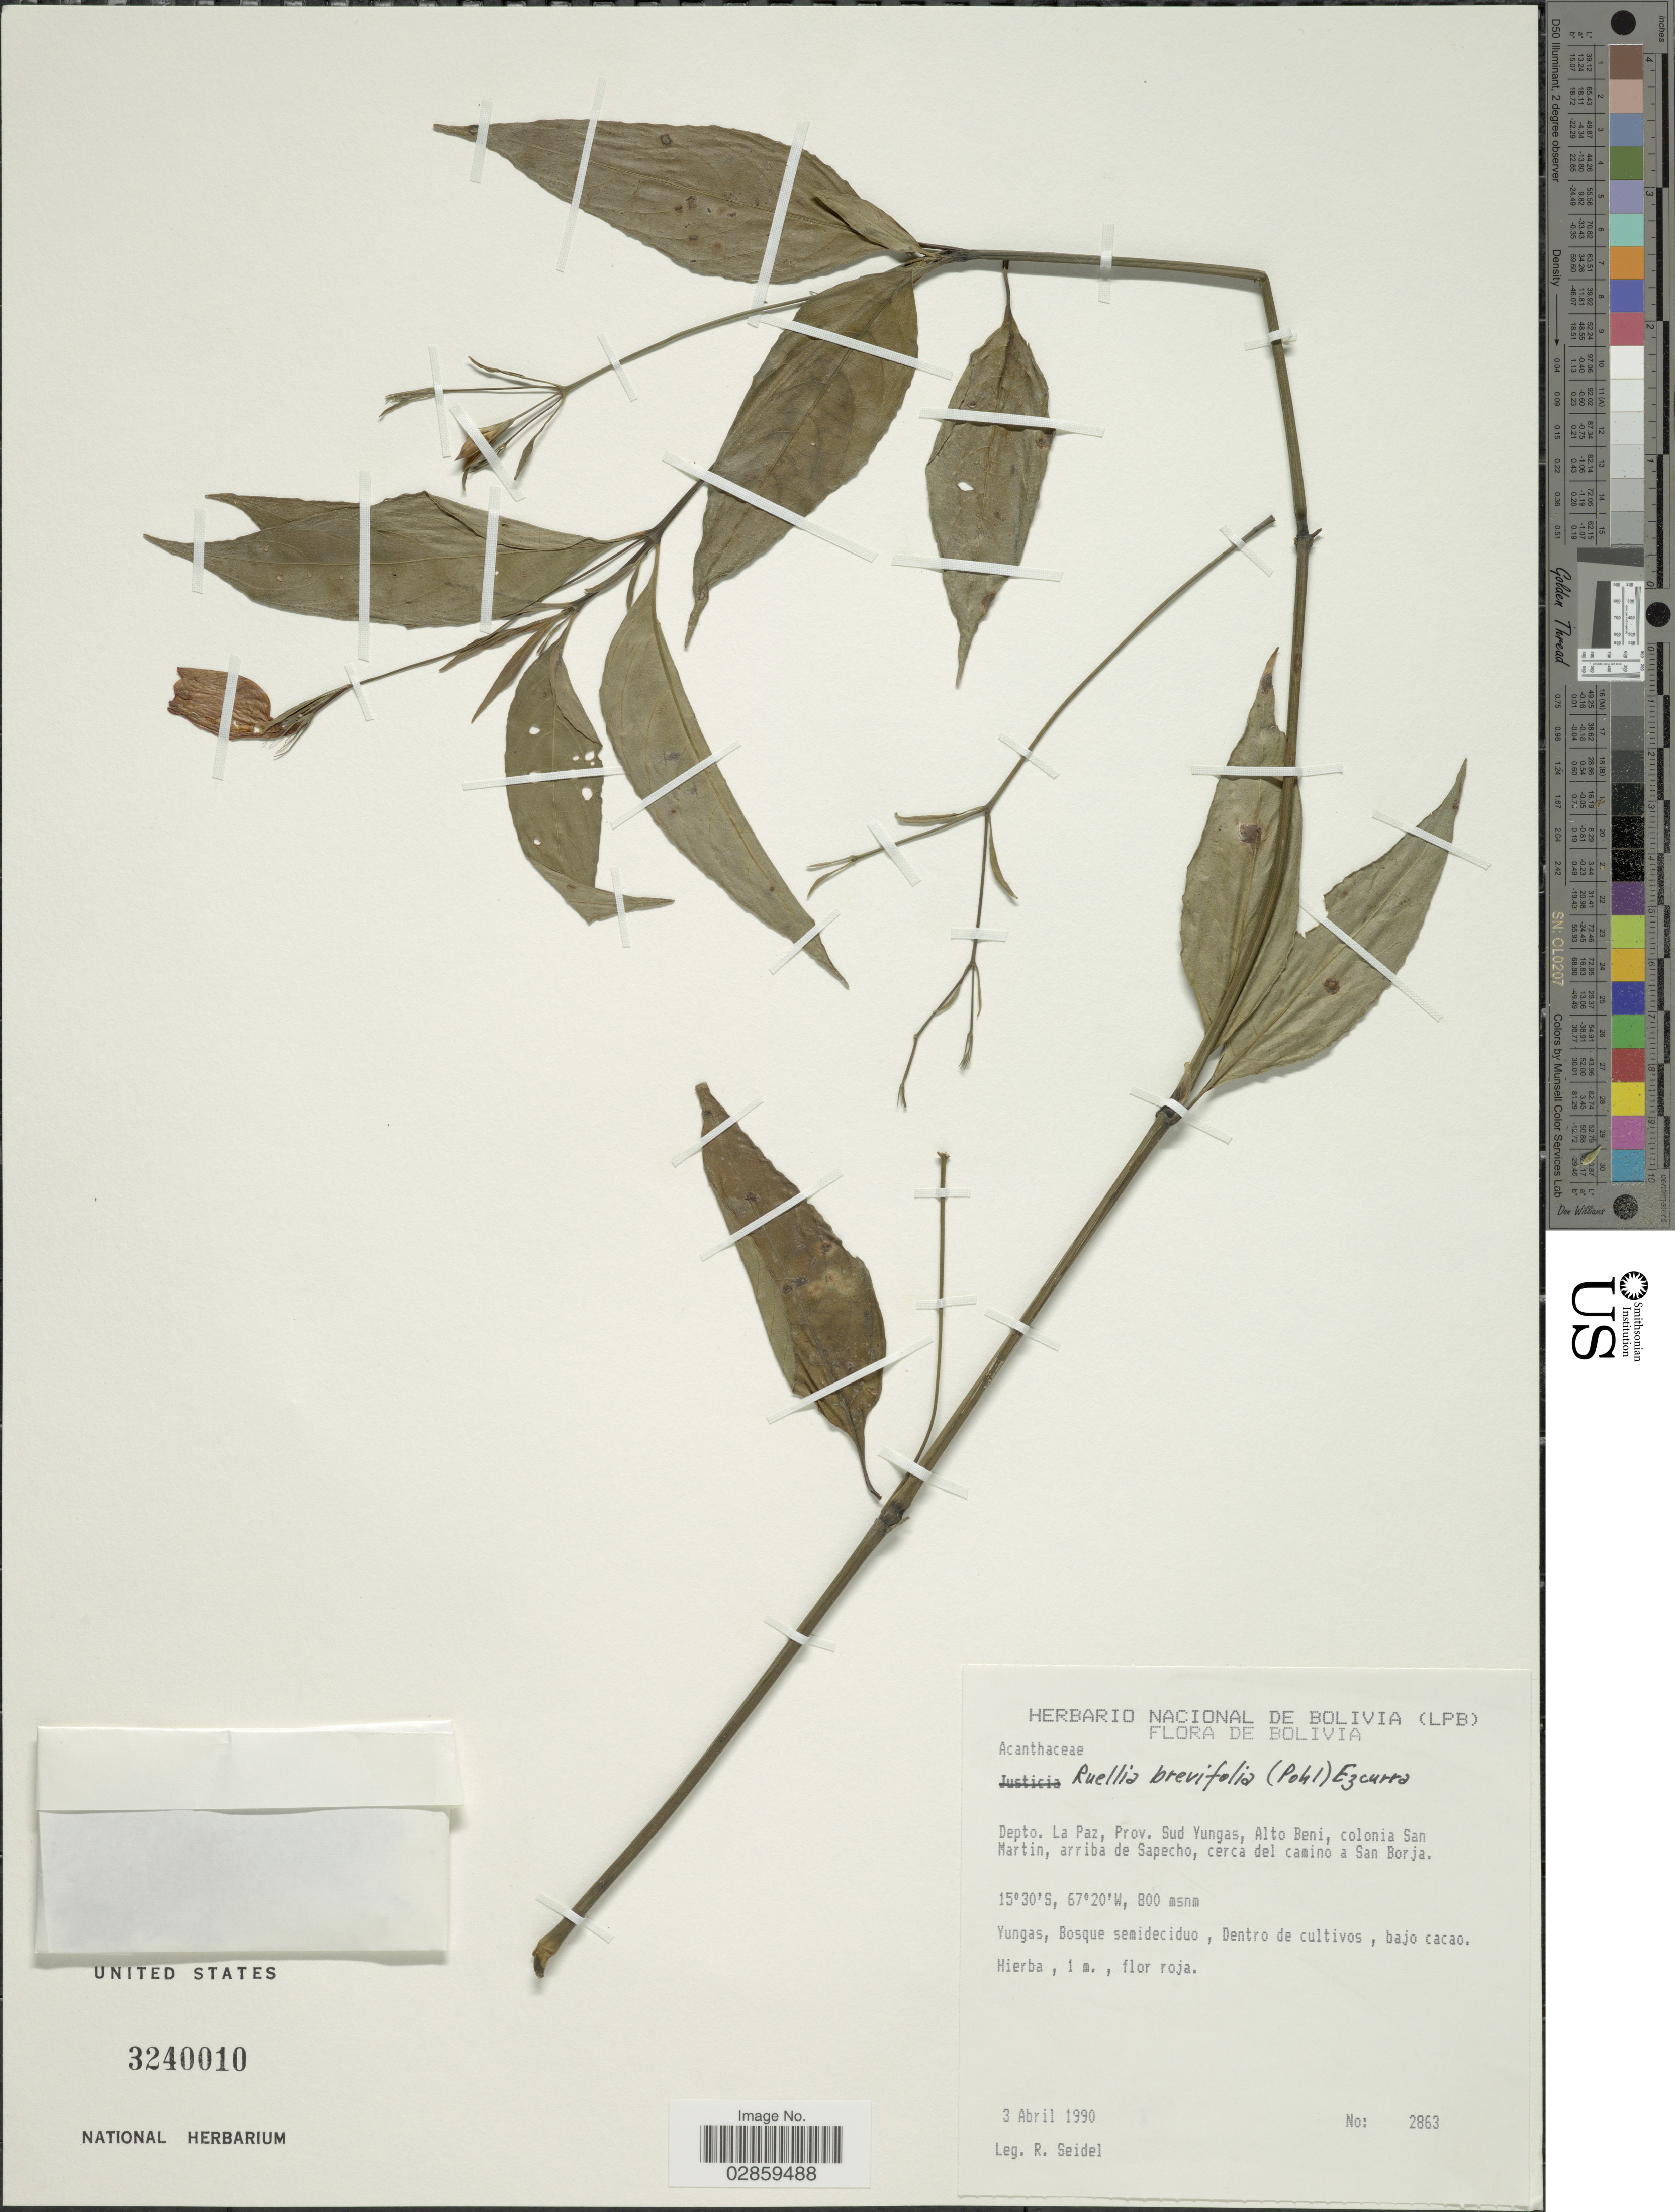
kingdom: Plantae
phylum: Tracheophyta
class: Magnoliopsida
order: Lamiales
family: Acanthaceae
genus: Ruellia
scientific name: Ruellia brevifolia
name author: (Pohl) C. Ezcurra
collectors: R. Seidel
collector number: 2863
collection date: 1990-04-03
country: Bolivia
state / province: La Paz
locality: Depto. La Paz, Prov. Sud Yungas, Alto Beni, colonia San Martin, arriba de Sapecho, cerca del camino a San Borja.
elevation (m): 800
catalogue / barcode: US 3240010